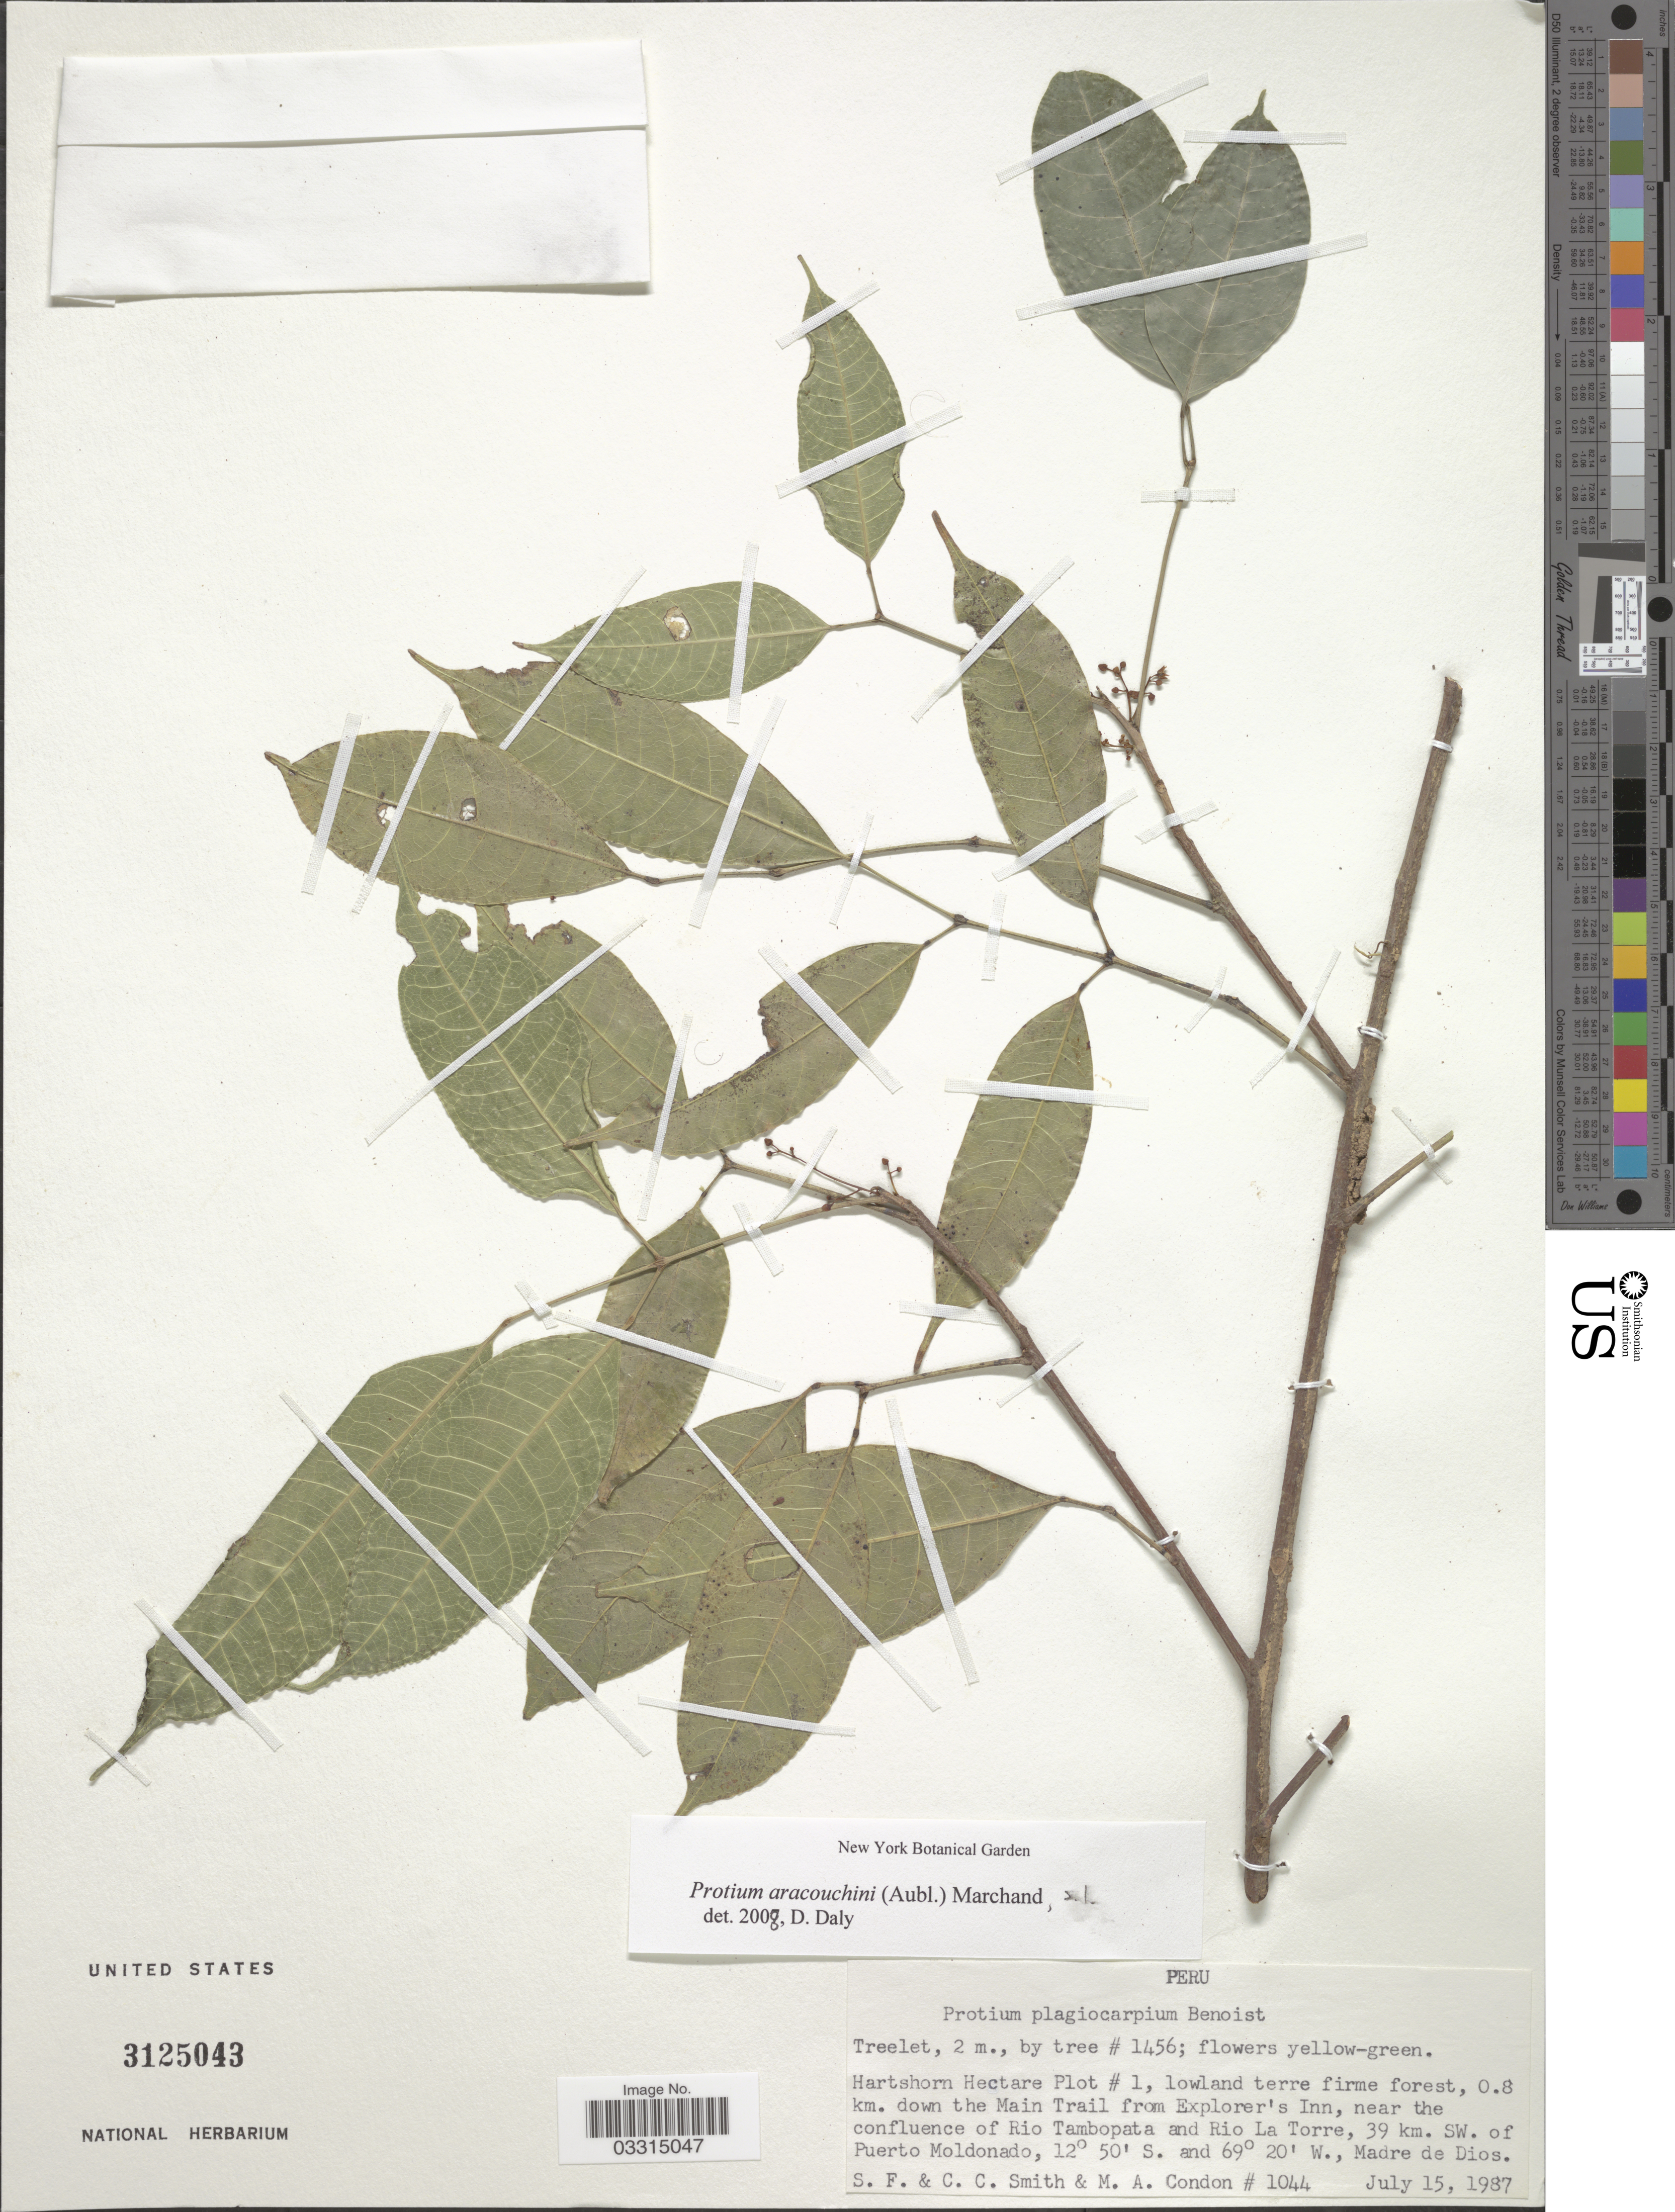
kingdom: Plantae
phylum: Tracheophyta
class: Magnoliopsida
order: Sapindales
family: Burseraceae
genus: Protium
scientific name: Protium aracouchini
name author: (Aubl.) Marchand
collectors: S.F. Smith, C. C. Smith & M. Condon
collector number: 1044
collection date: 1987-07-15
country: Peru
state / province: Madre de Dios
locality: Hartshorn Hectare Plot # 1, lowland terre firme forest, 0.8 km. down the Main Trail from Explorer's Inn, near the confluence of Rio Taambopata and Rio La Torre, 39 km. SW. of Puerto Moldonado.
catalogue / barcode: US 3125043